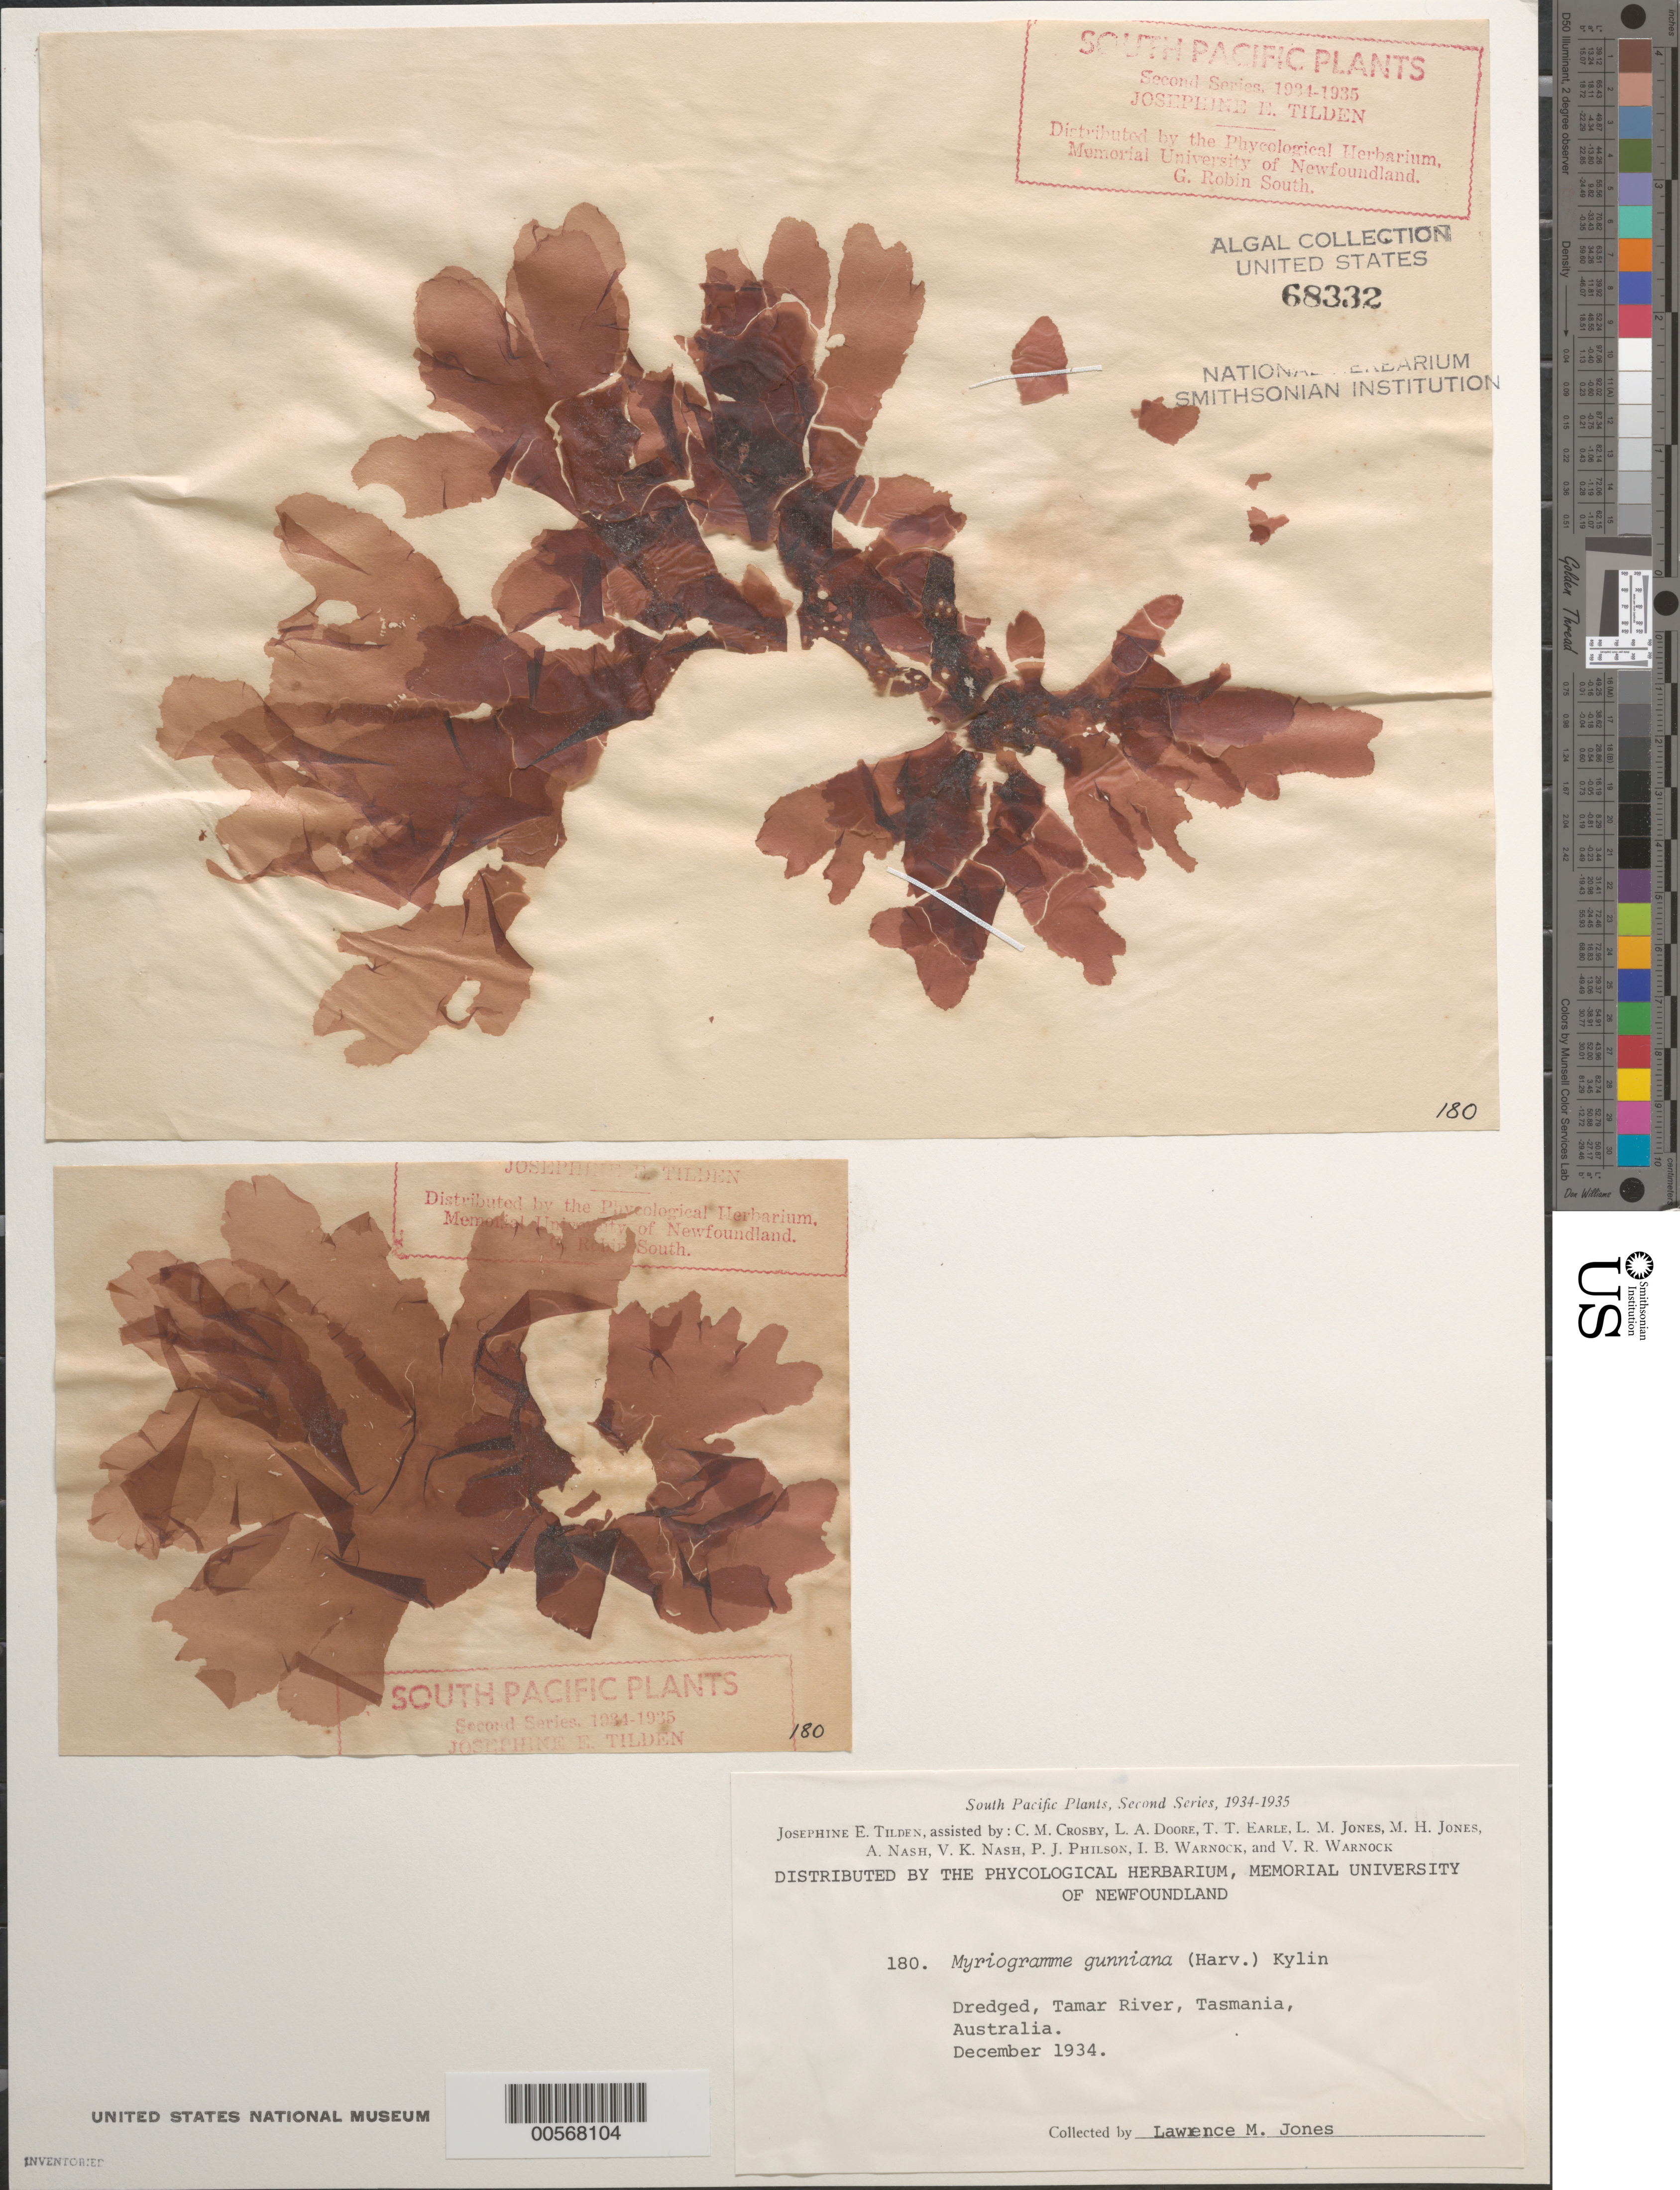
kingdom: Plantae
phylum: Rhodophyta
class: Florideophyceae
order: Ceramiales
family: Delesseriaceae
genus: Myriogramme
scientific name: Myriogramme gunniana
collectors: L. M. Jones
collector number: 180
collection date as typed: Dec 1934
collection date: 1934-12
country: Australia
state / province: Tasmania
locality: Tamar river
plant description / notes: Tilden, South Pacific Plants, Second Series, 1934-1935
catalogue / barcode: US 68332